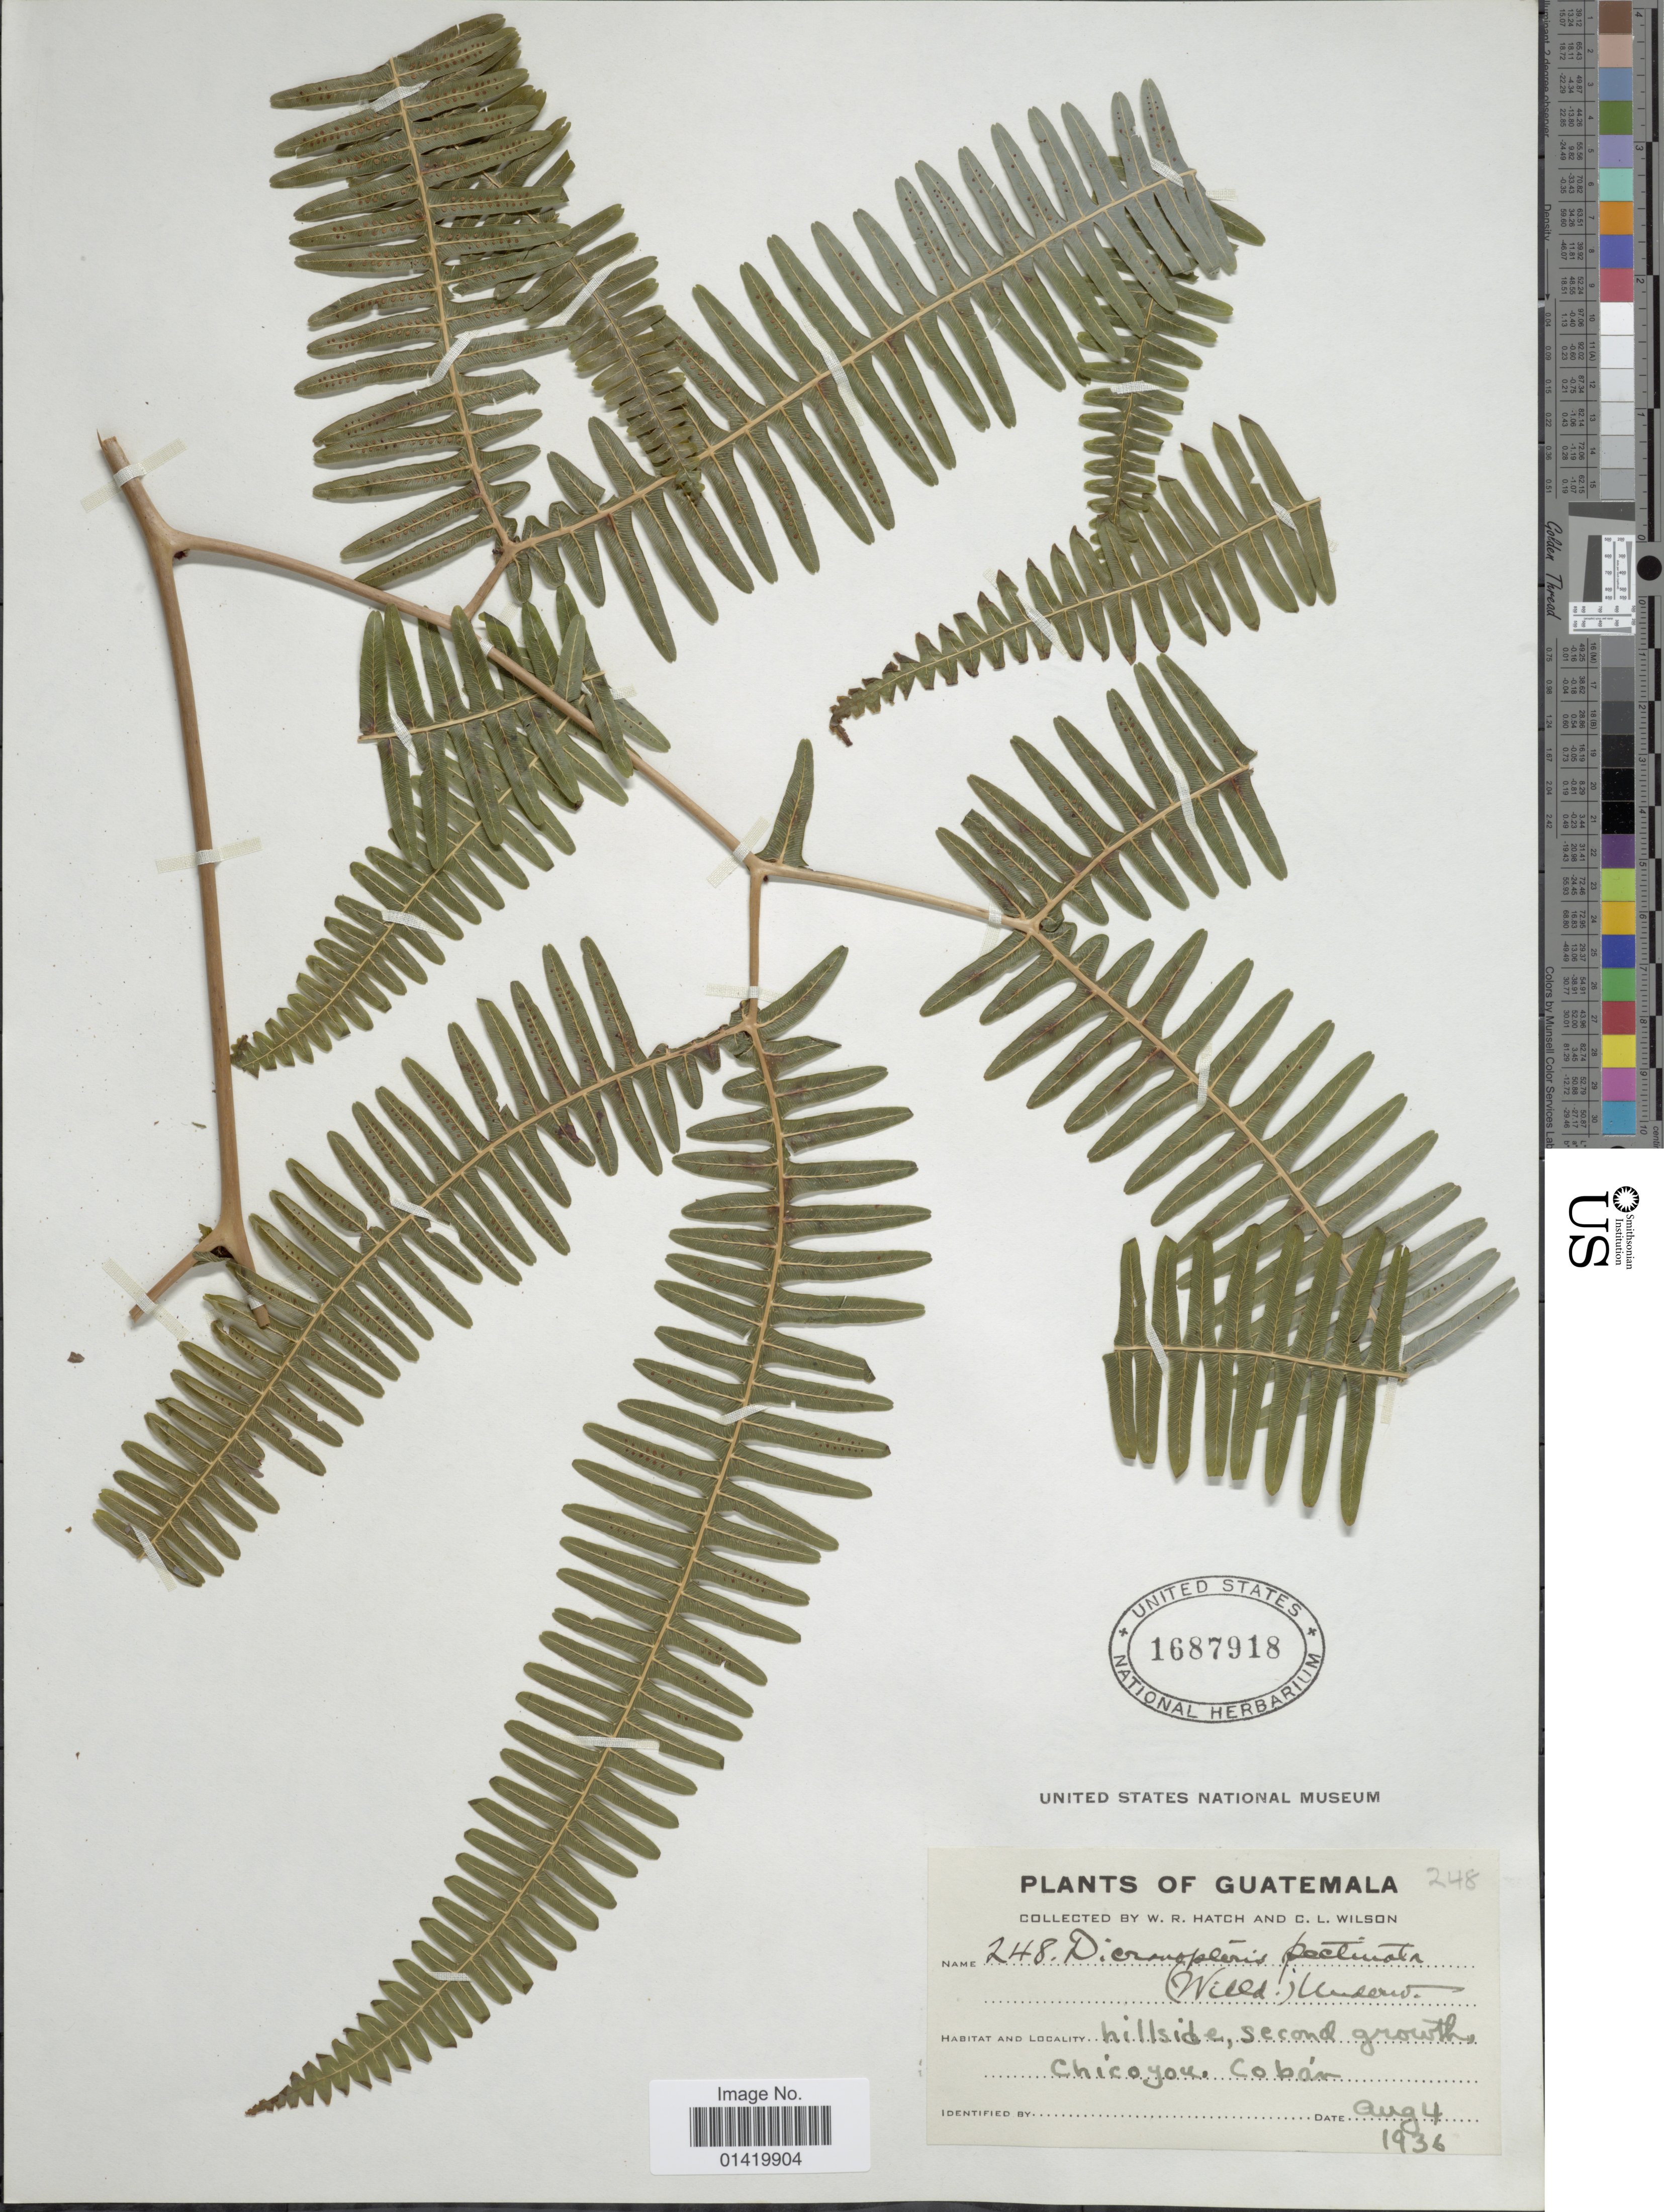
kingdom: Plantae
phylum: Tracheophyta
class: Polypodiopsida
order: Gleicheniales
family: Gleicheniaceae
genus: Gleichenella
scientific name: Gleichenella pectinata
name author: (Willd.) Ching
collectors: W. Hatch & C. L. Wilson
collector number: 248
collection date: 1936-08-04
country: Guatemala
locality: Hillside, second growths Chicoyou, Cobán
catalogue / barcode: US 1687918